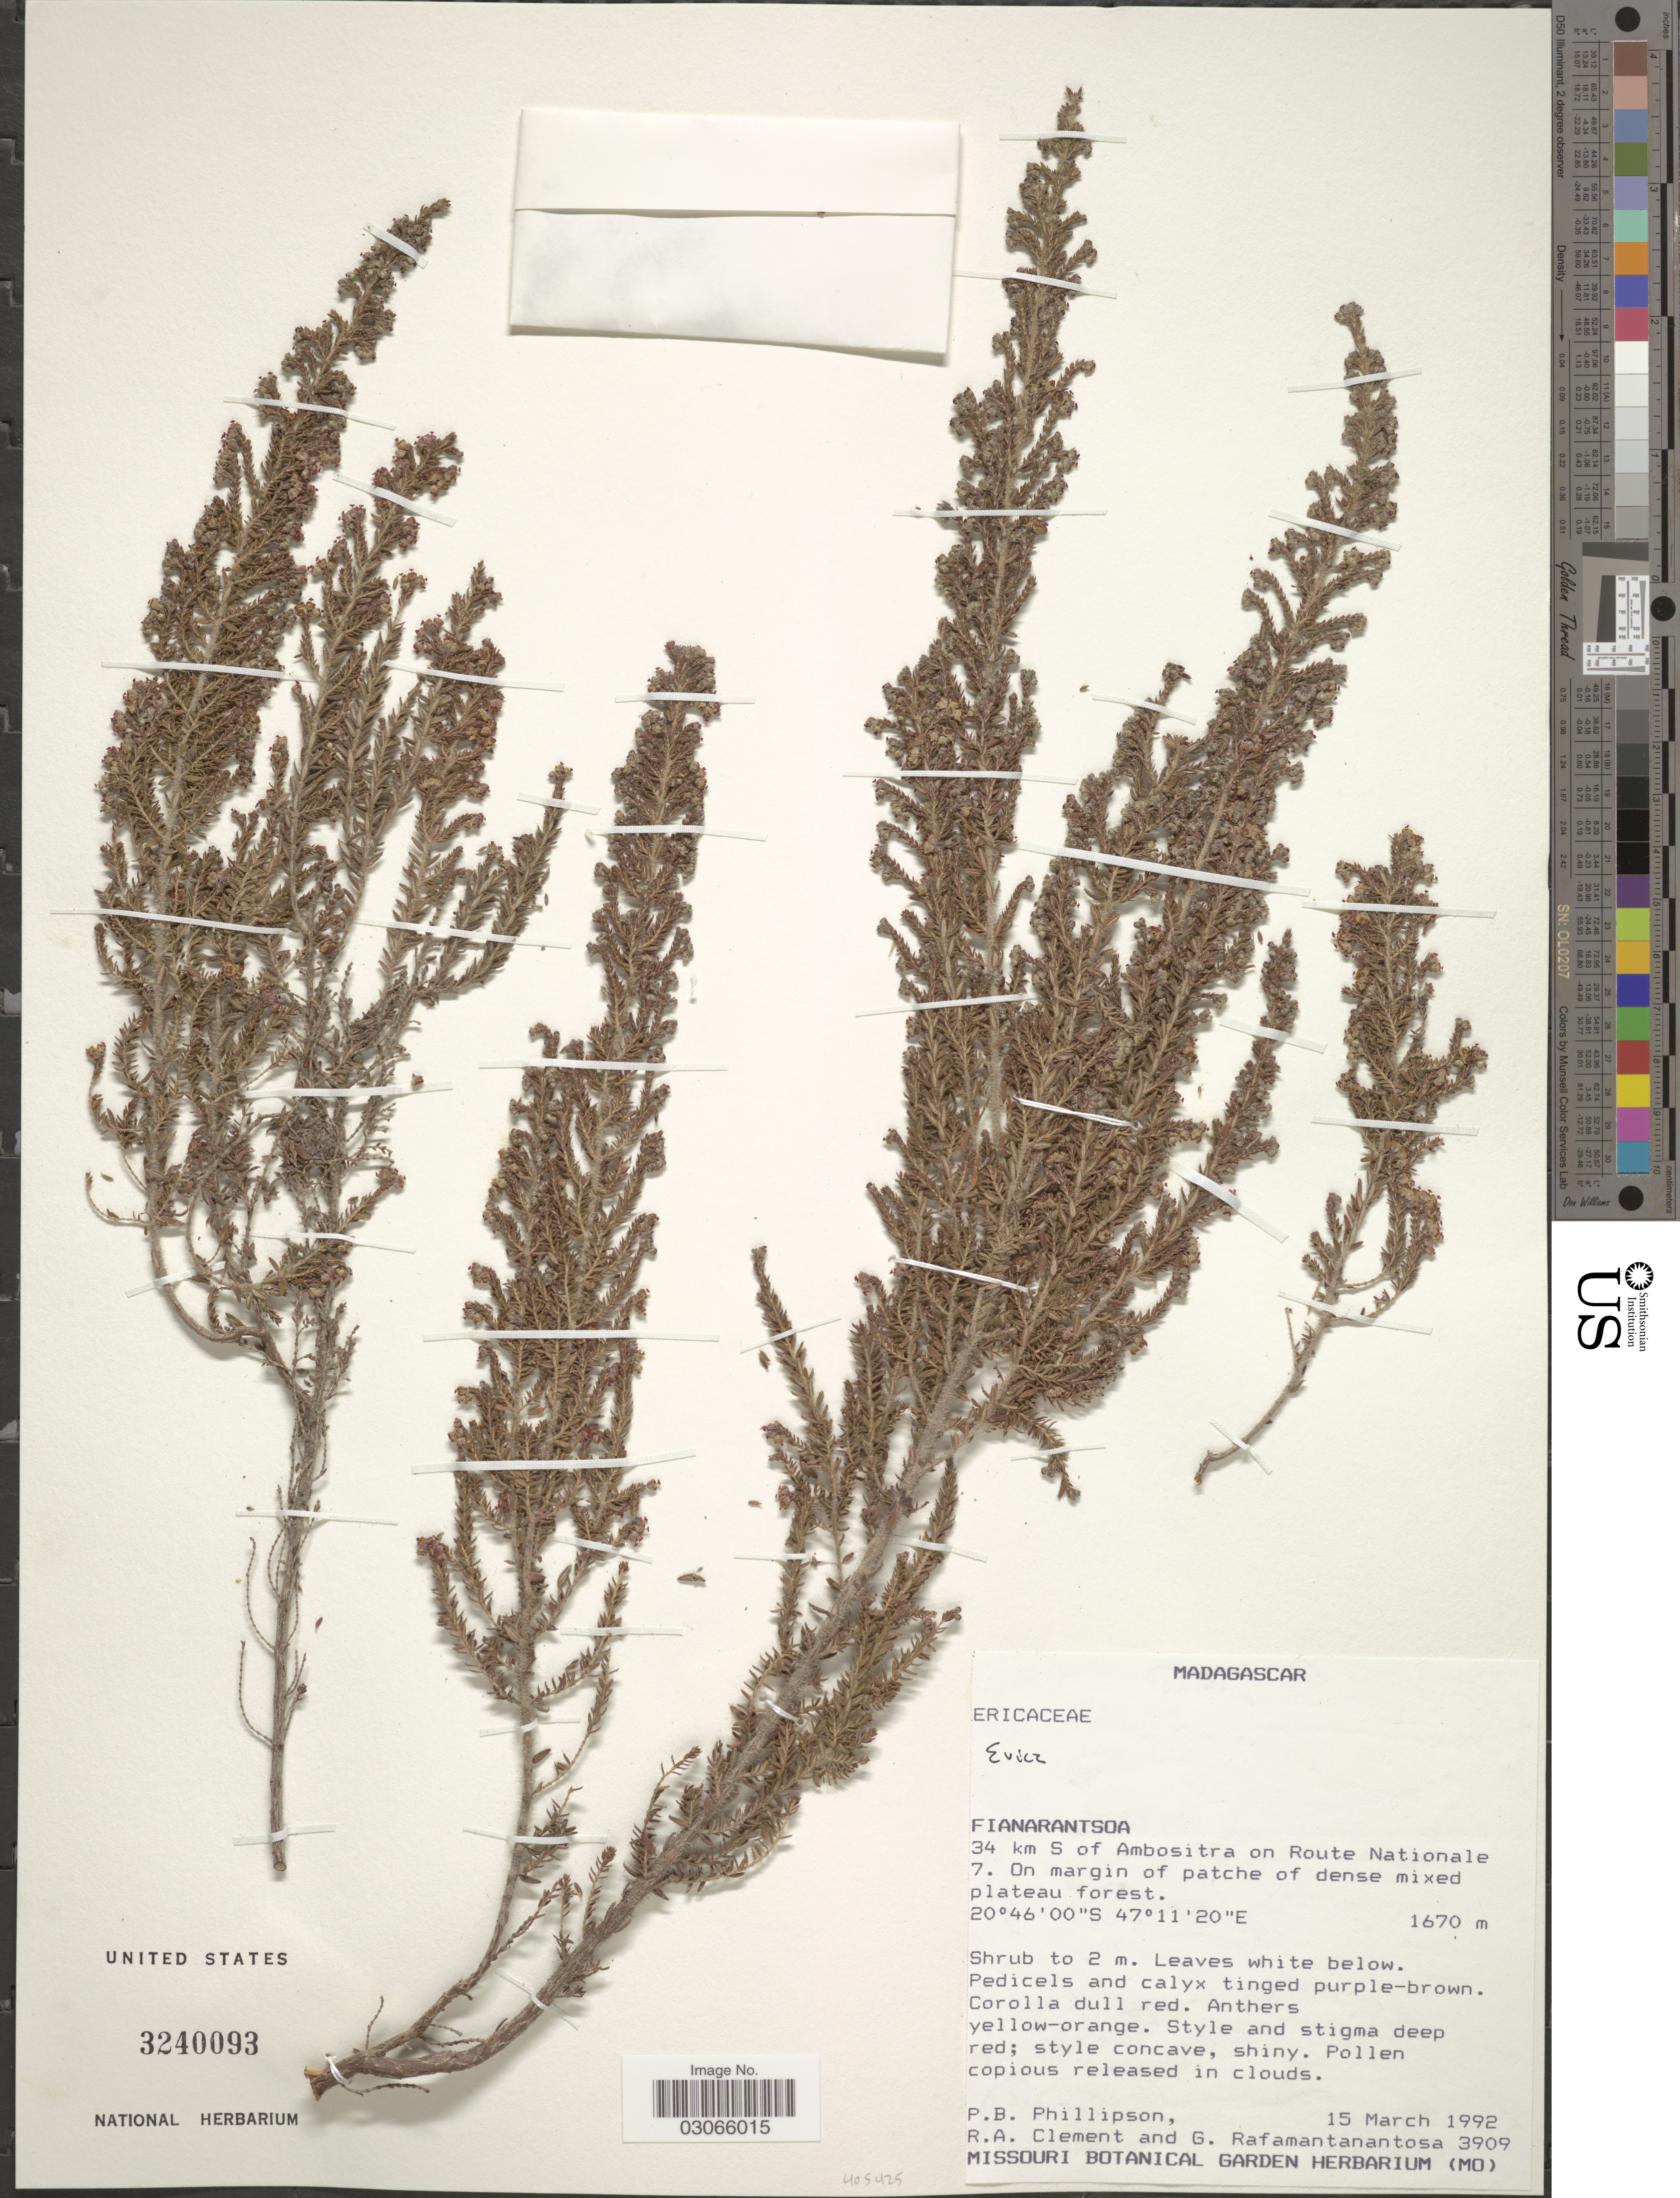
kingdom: Plantae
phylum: Tracheophyta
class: Magnoliopsida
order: Ericales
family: Ericaceae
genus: Erica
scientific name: Erica sp.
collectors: P. B. Phillipson, R. A.Clement & G. Rafamantanantosa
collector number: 3909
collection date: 1992-03-15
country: Madagascar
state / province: Amoron'i Mania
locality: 34 km S of Ambositra on Route Nationale 7.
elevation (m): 1670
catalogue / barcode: US 3240093